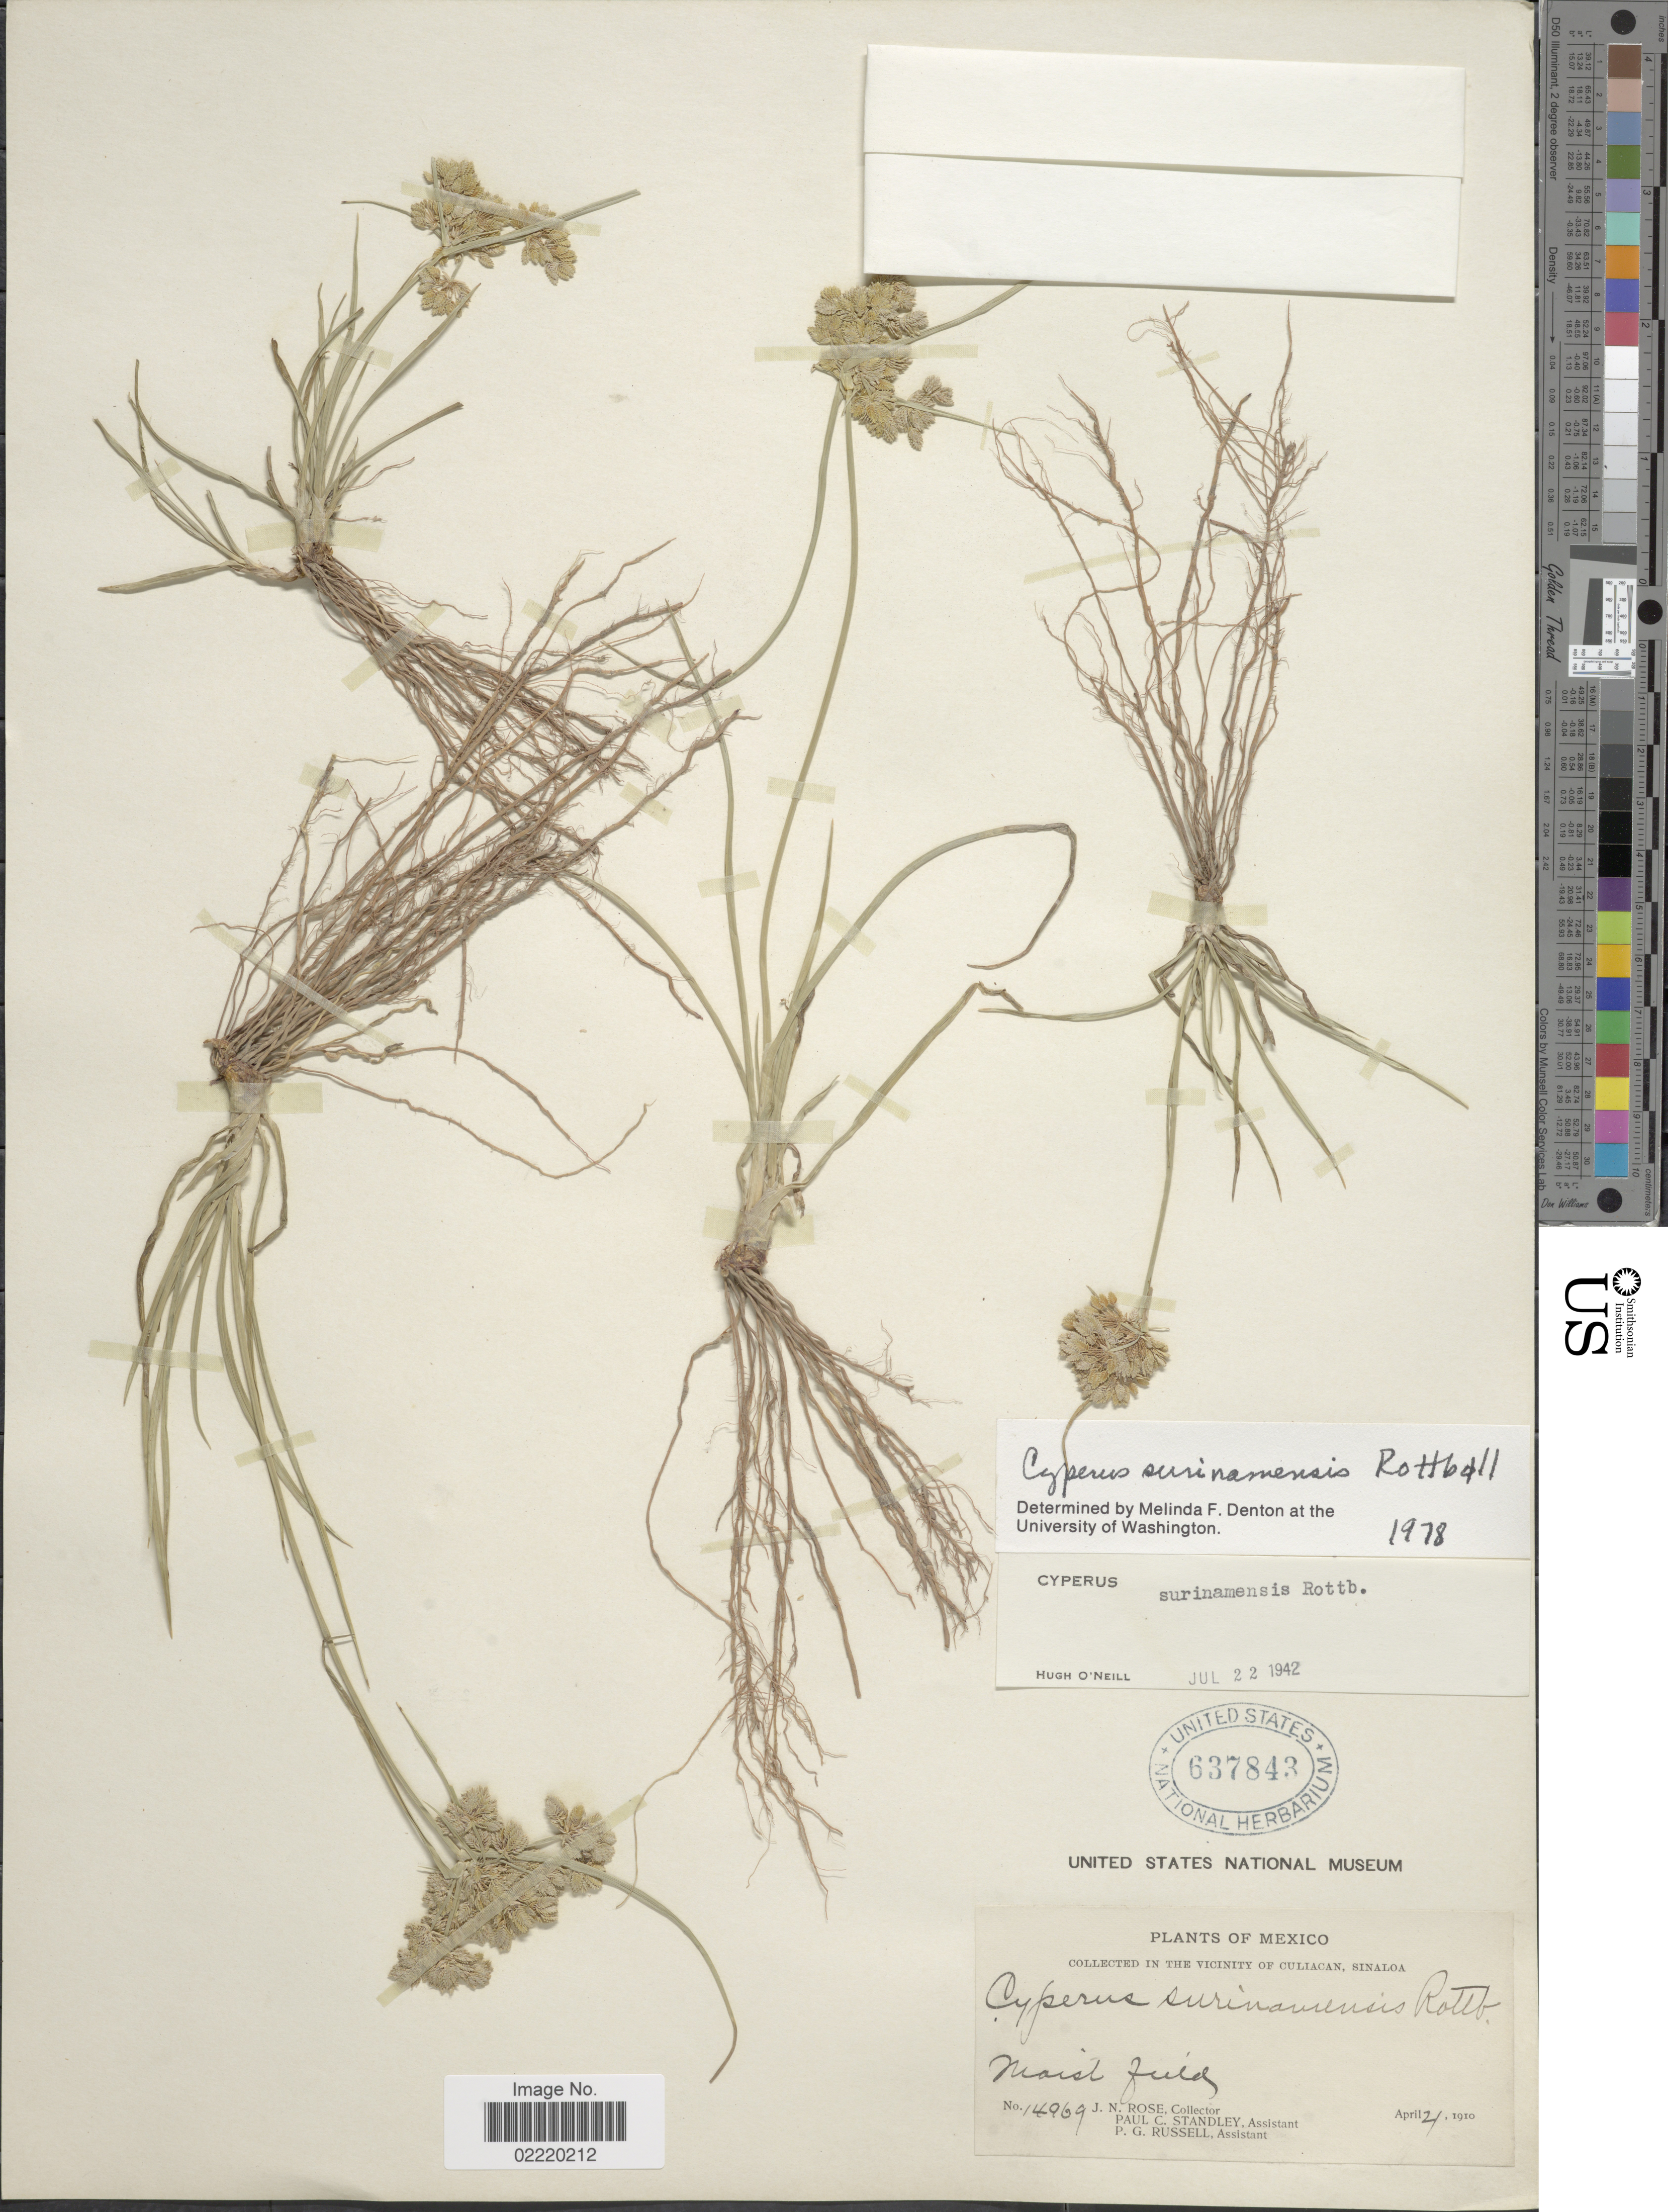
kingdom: Plantae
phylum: Tracheophyta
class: Liliopsida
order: Poales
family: Cyperaceae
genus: Cyperus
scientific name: Cyperus surinamensis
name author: Rottb.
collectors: J. N. Rose, P. C. Standley & P. G. Russell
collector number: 14969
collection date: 1910-04-04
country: Mexico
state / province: Sinaloa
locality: Moist fields, in the vicinity of Culiacan.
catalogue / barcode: US 637843